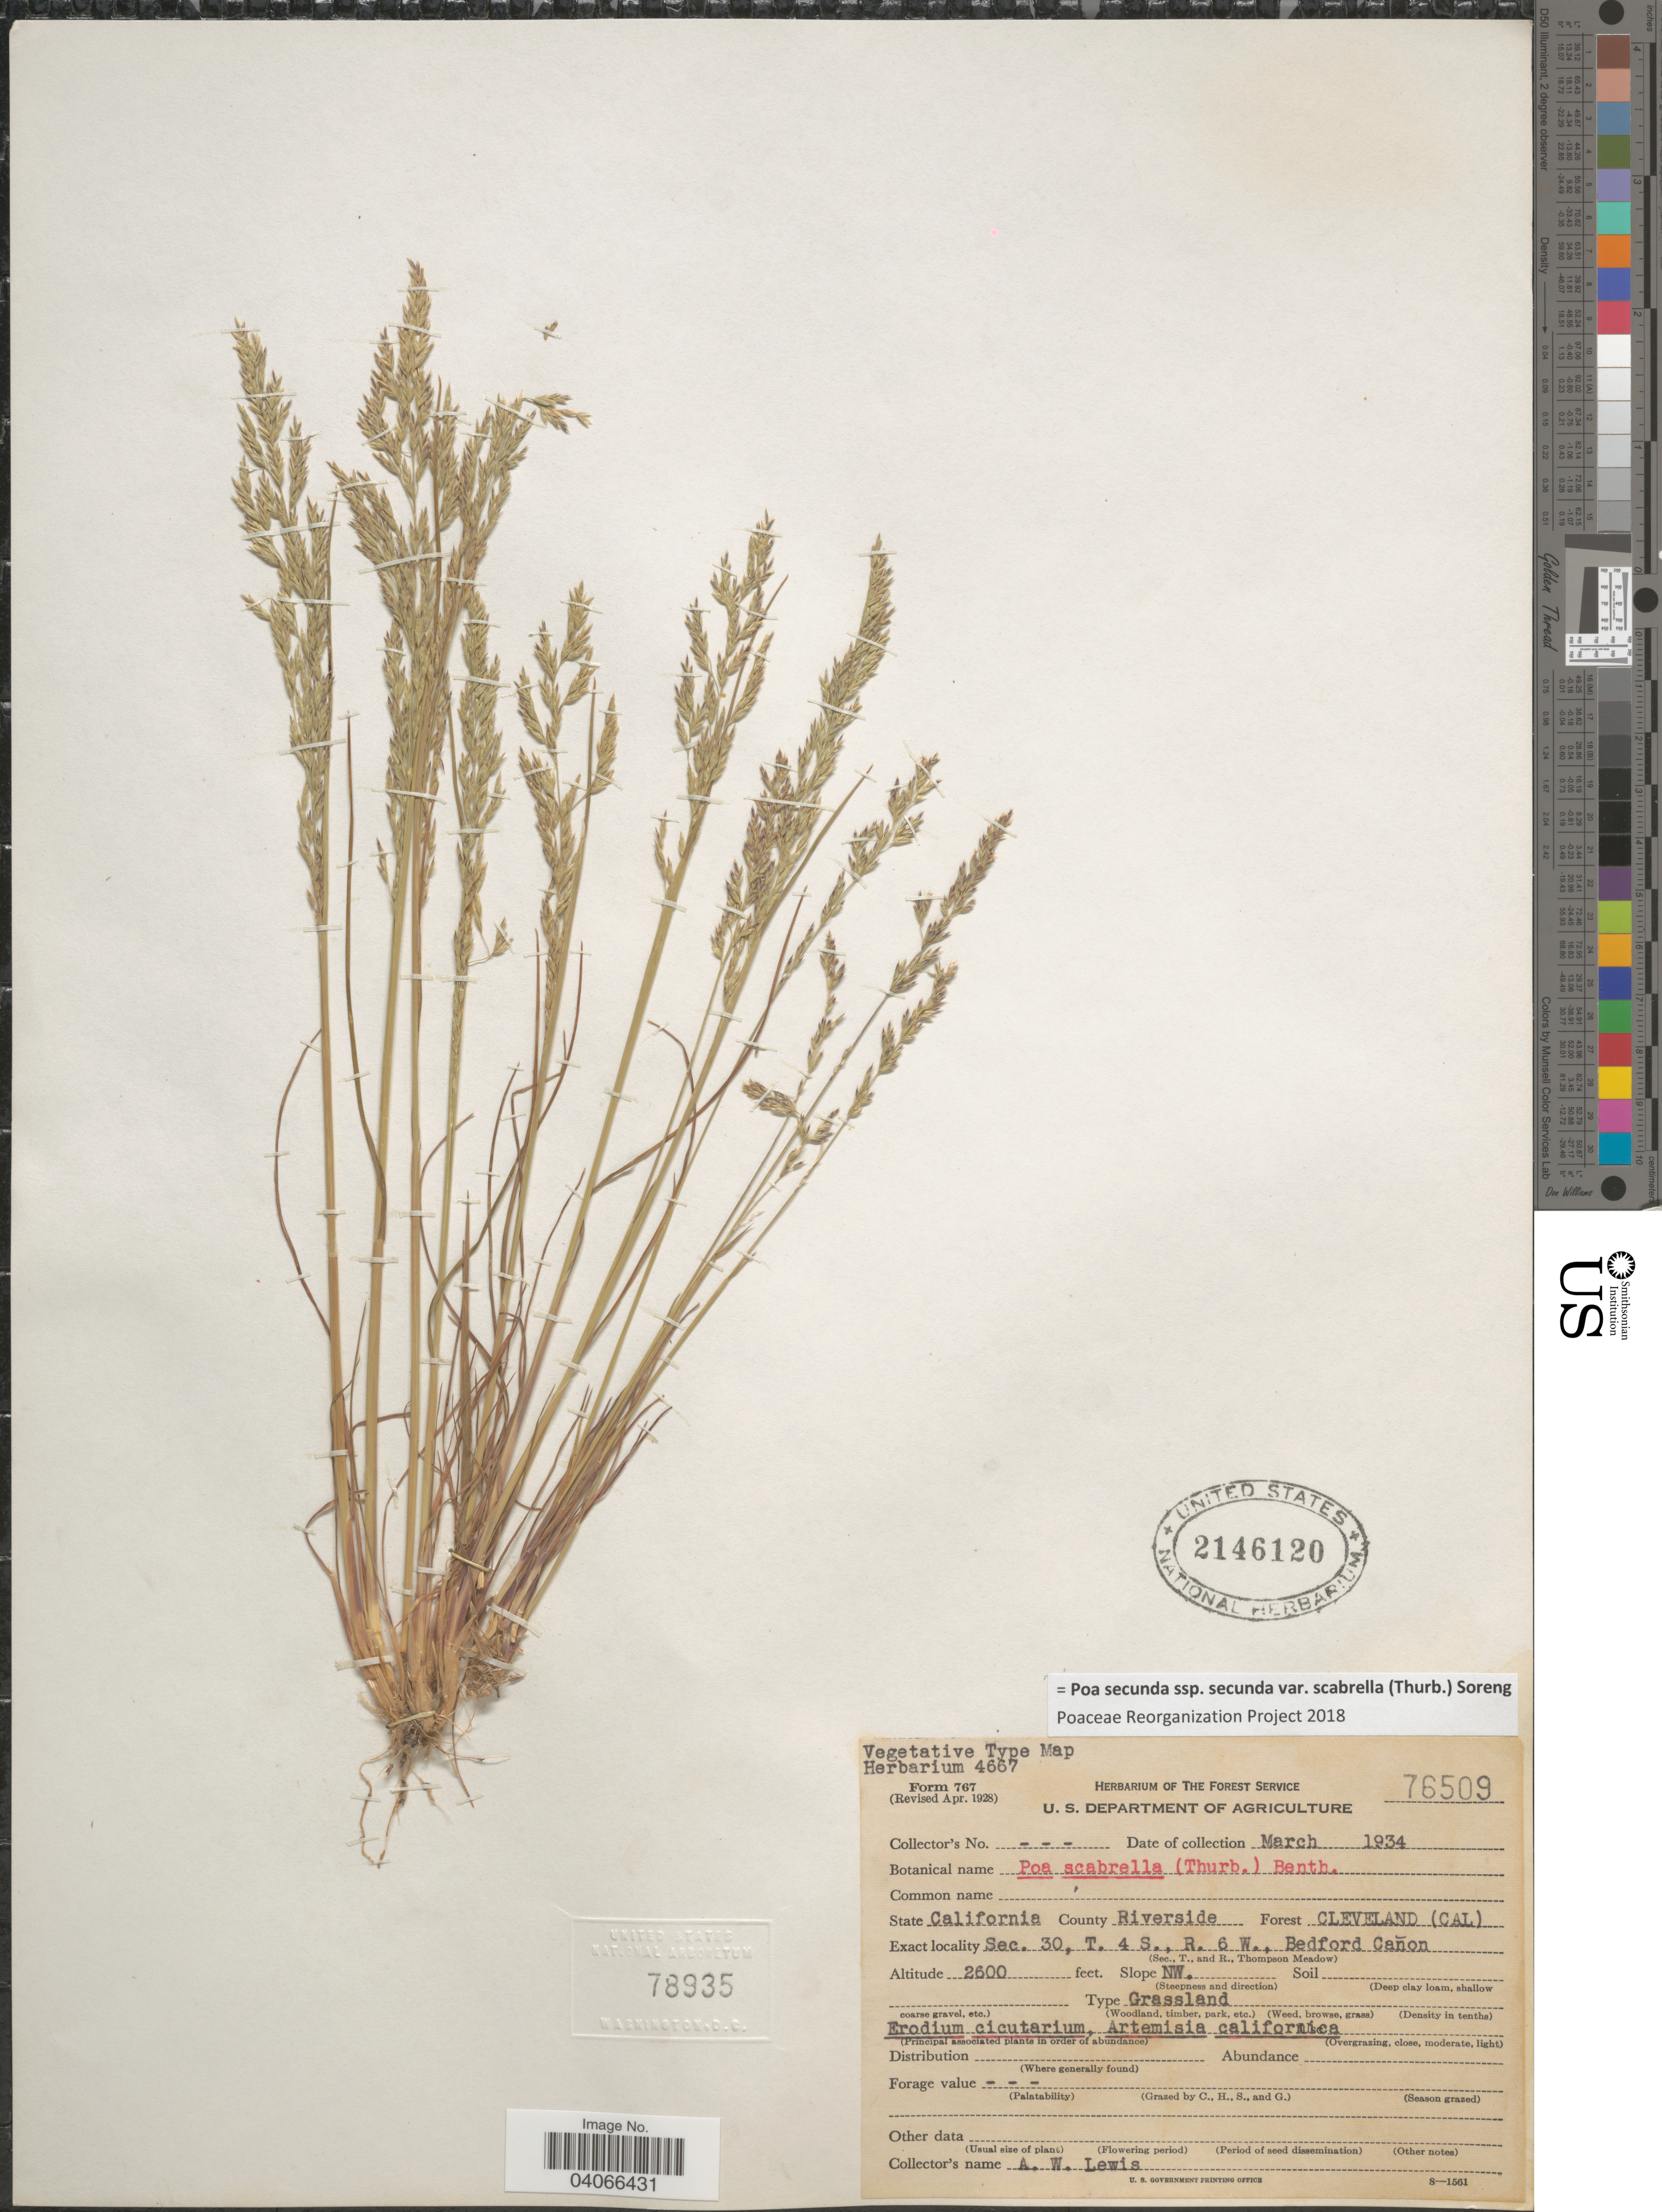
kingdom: Plantae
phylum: Tracheophyta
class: Liliopsida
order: Poales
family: Poaceae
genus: Poa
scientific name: Poa secunda subsp. secunda var. scabrella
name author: (Thurb.) Soreng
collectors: A. Lewis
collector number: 76509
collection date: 1934-03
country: United States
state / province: California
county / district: Riverside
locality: County Riverside. Forest Cleveland (Cal) Sec. 30, T. 4 S., R. 6 W., Bedford Cañon.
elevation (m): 792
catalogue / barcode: US 2146120